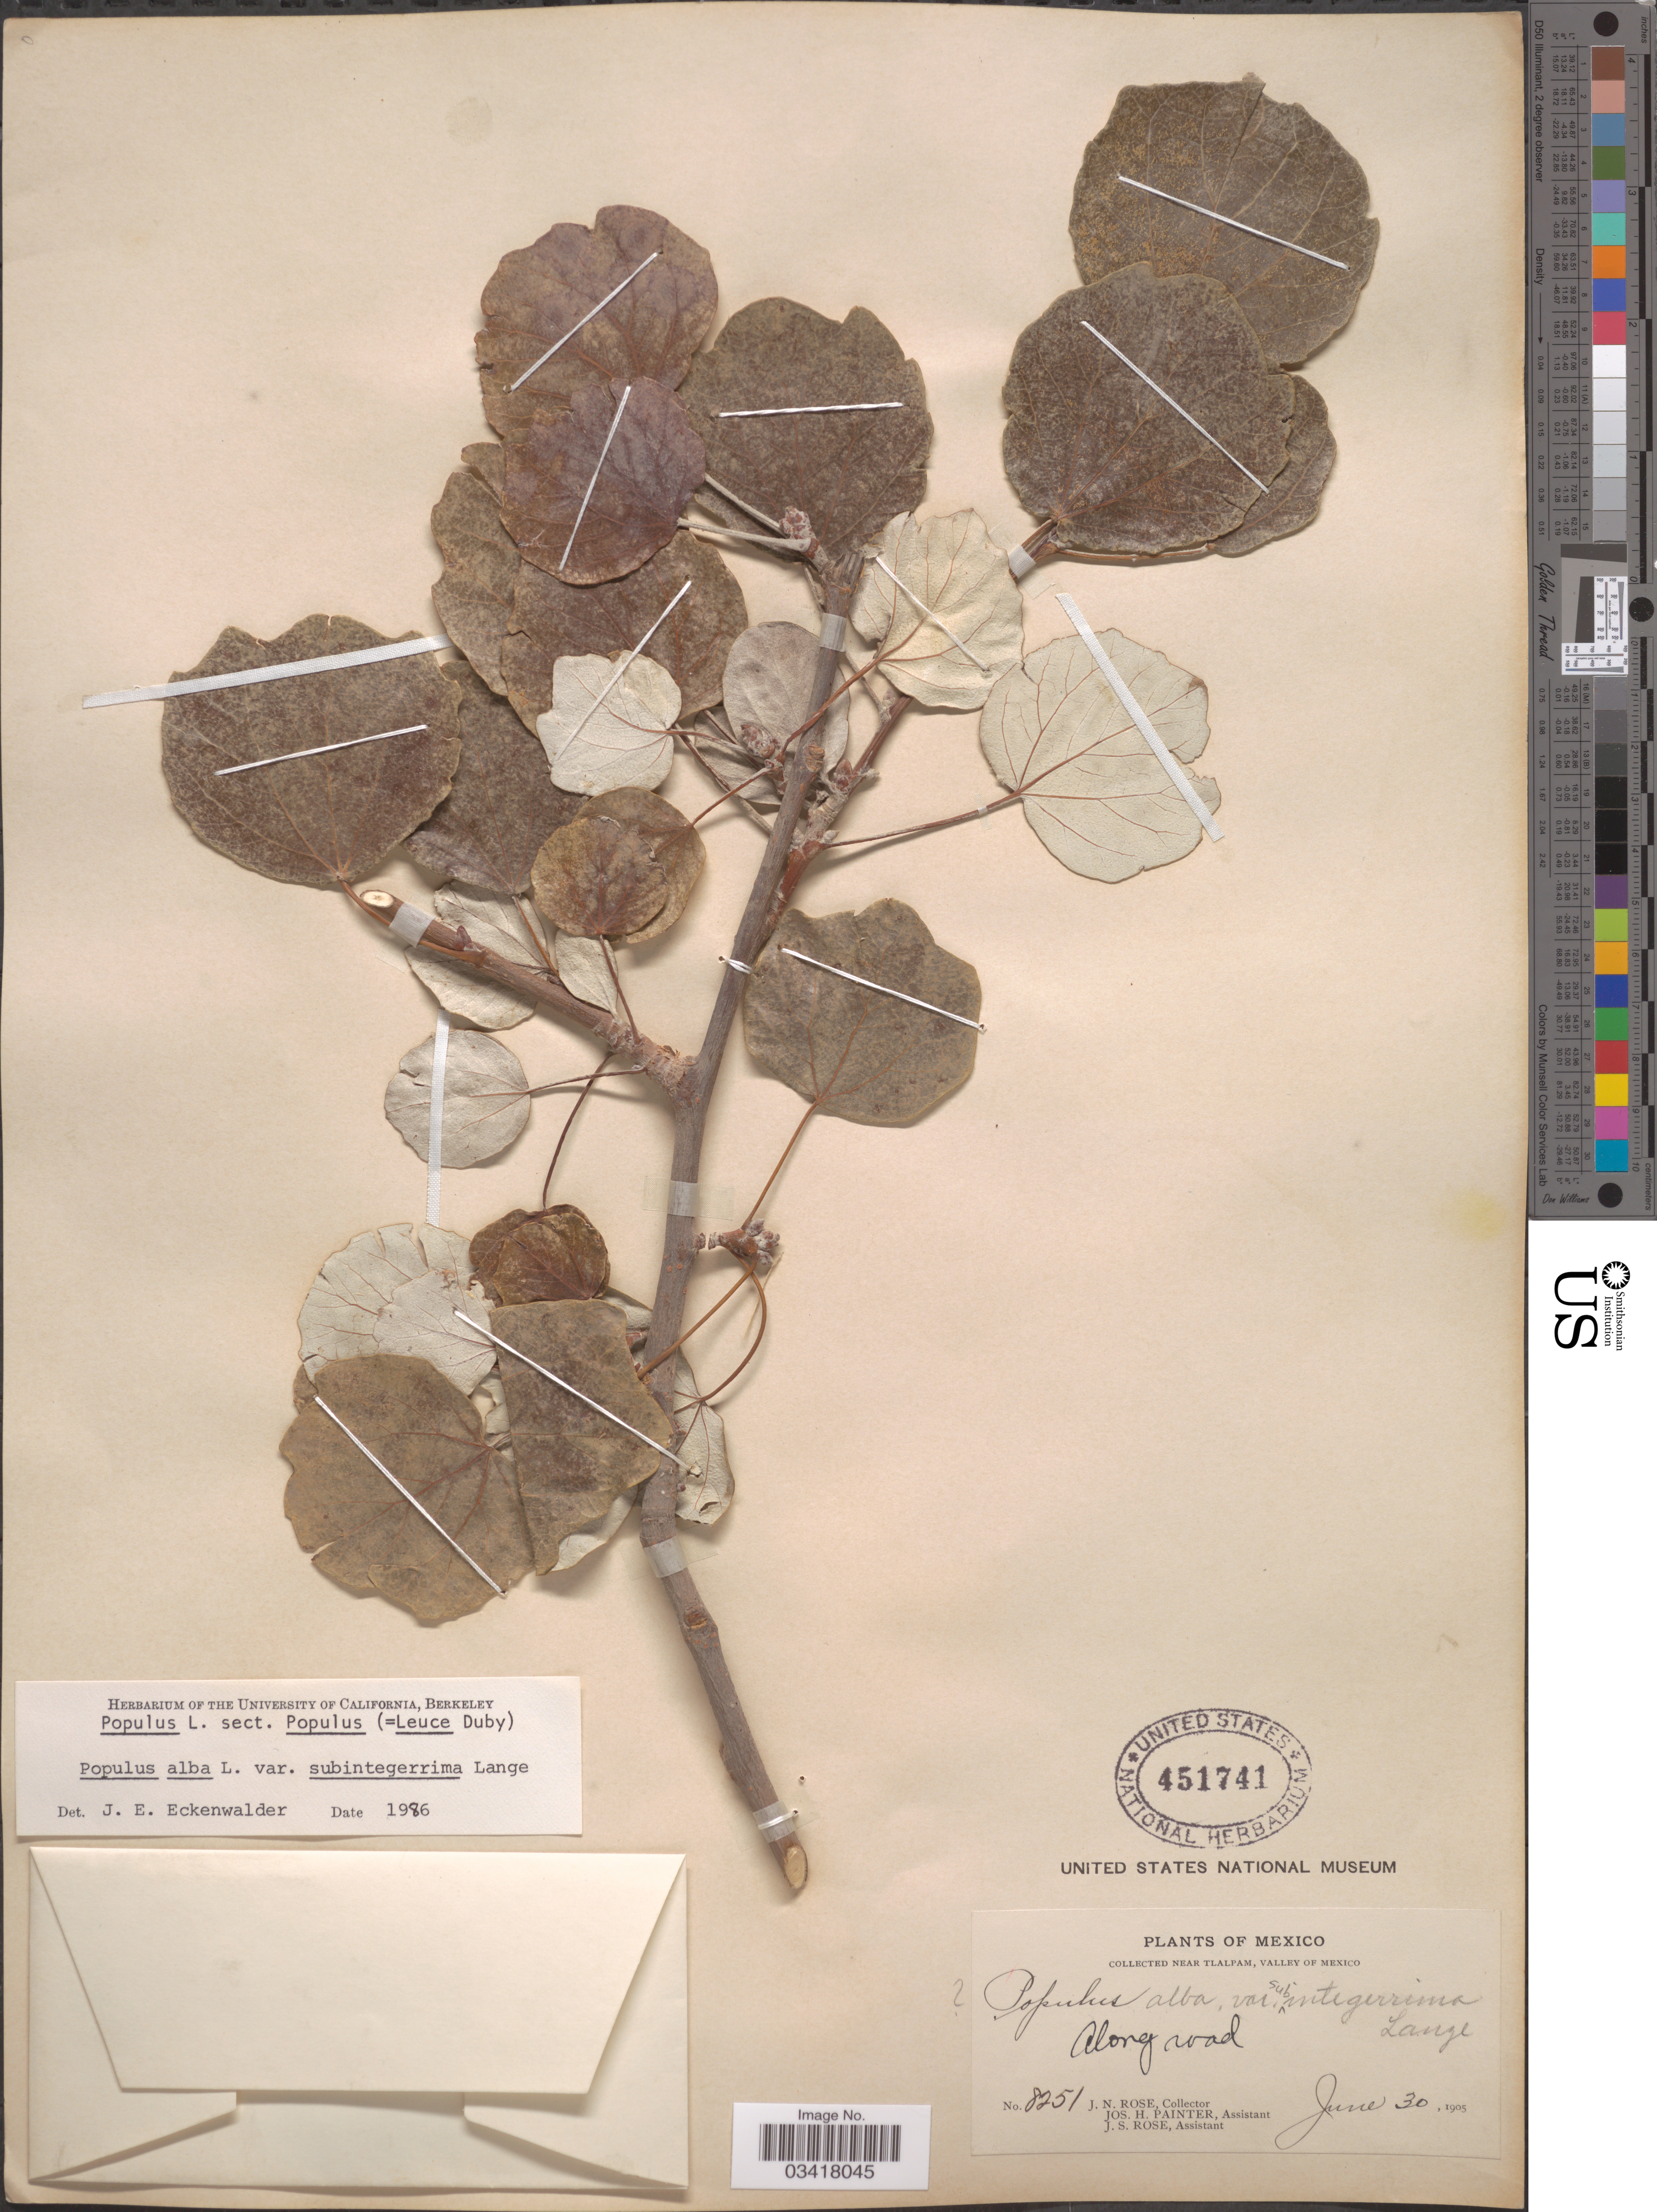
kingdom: Plantae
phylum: Tracheophyta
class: Magnoliopsida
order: Malpighiales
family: Salicaceae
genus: Populus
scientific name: Populus alba var. subintegerreima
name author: Lange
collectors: J. N. Rose, J. H. Painter & J. S. Rose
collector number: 8251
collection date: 1905-06-30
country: Mexico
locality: Near Tlalpam, valley of Mexico. Along road.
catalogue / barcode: US 451741